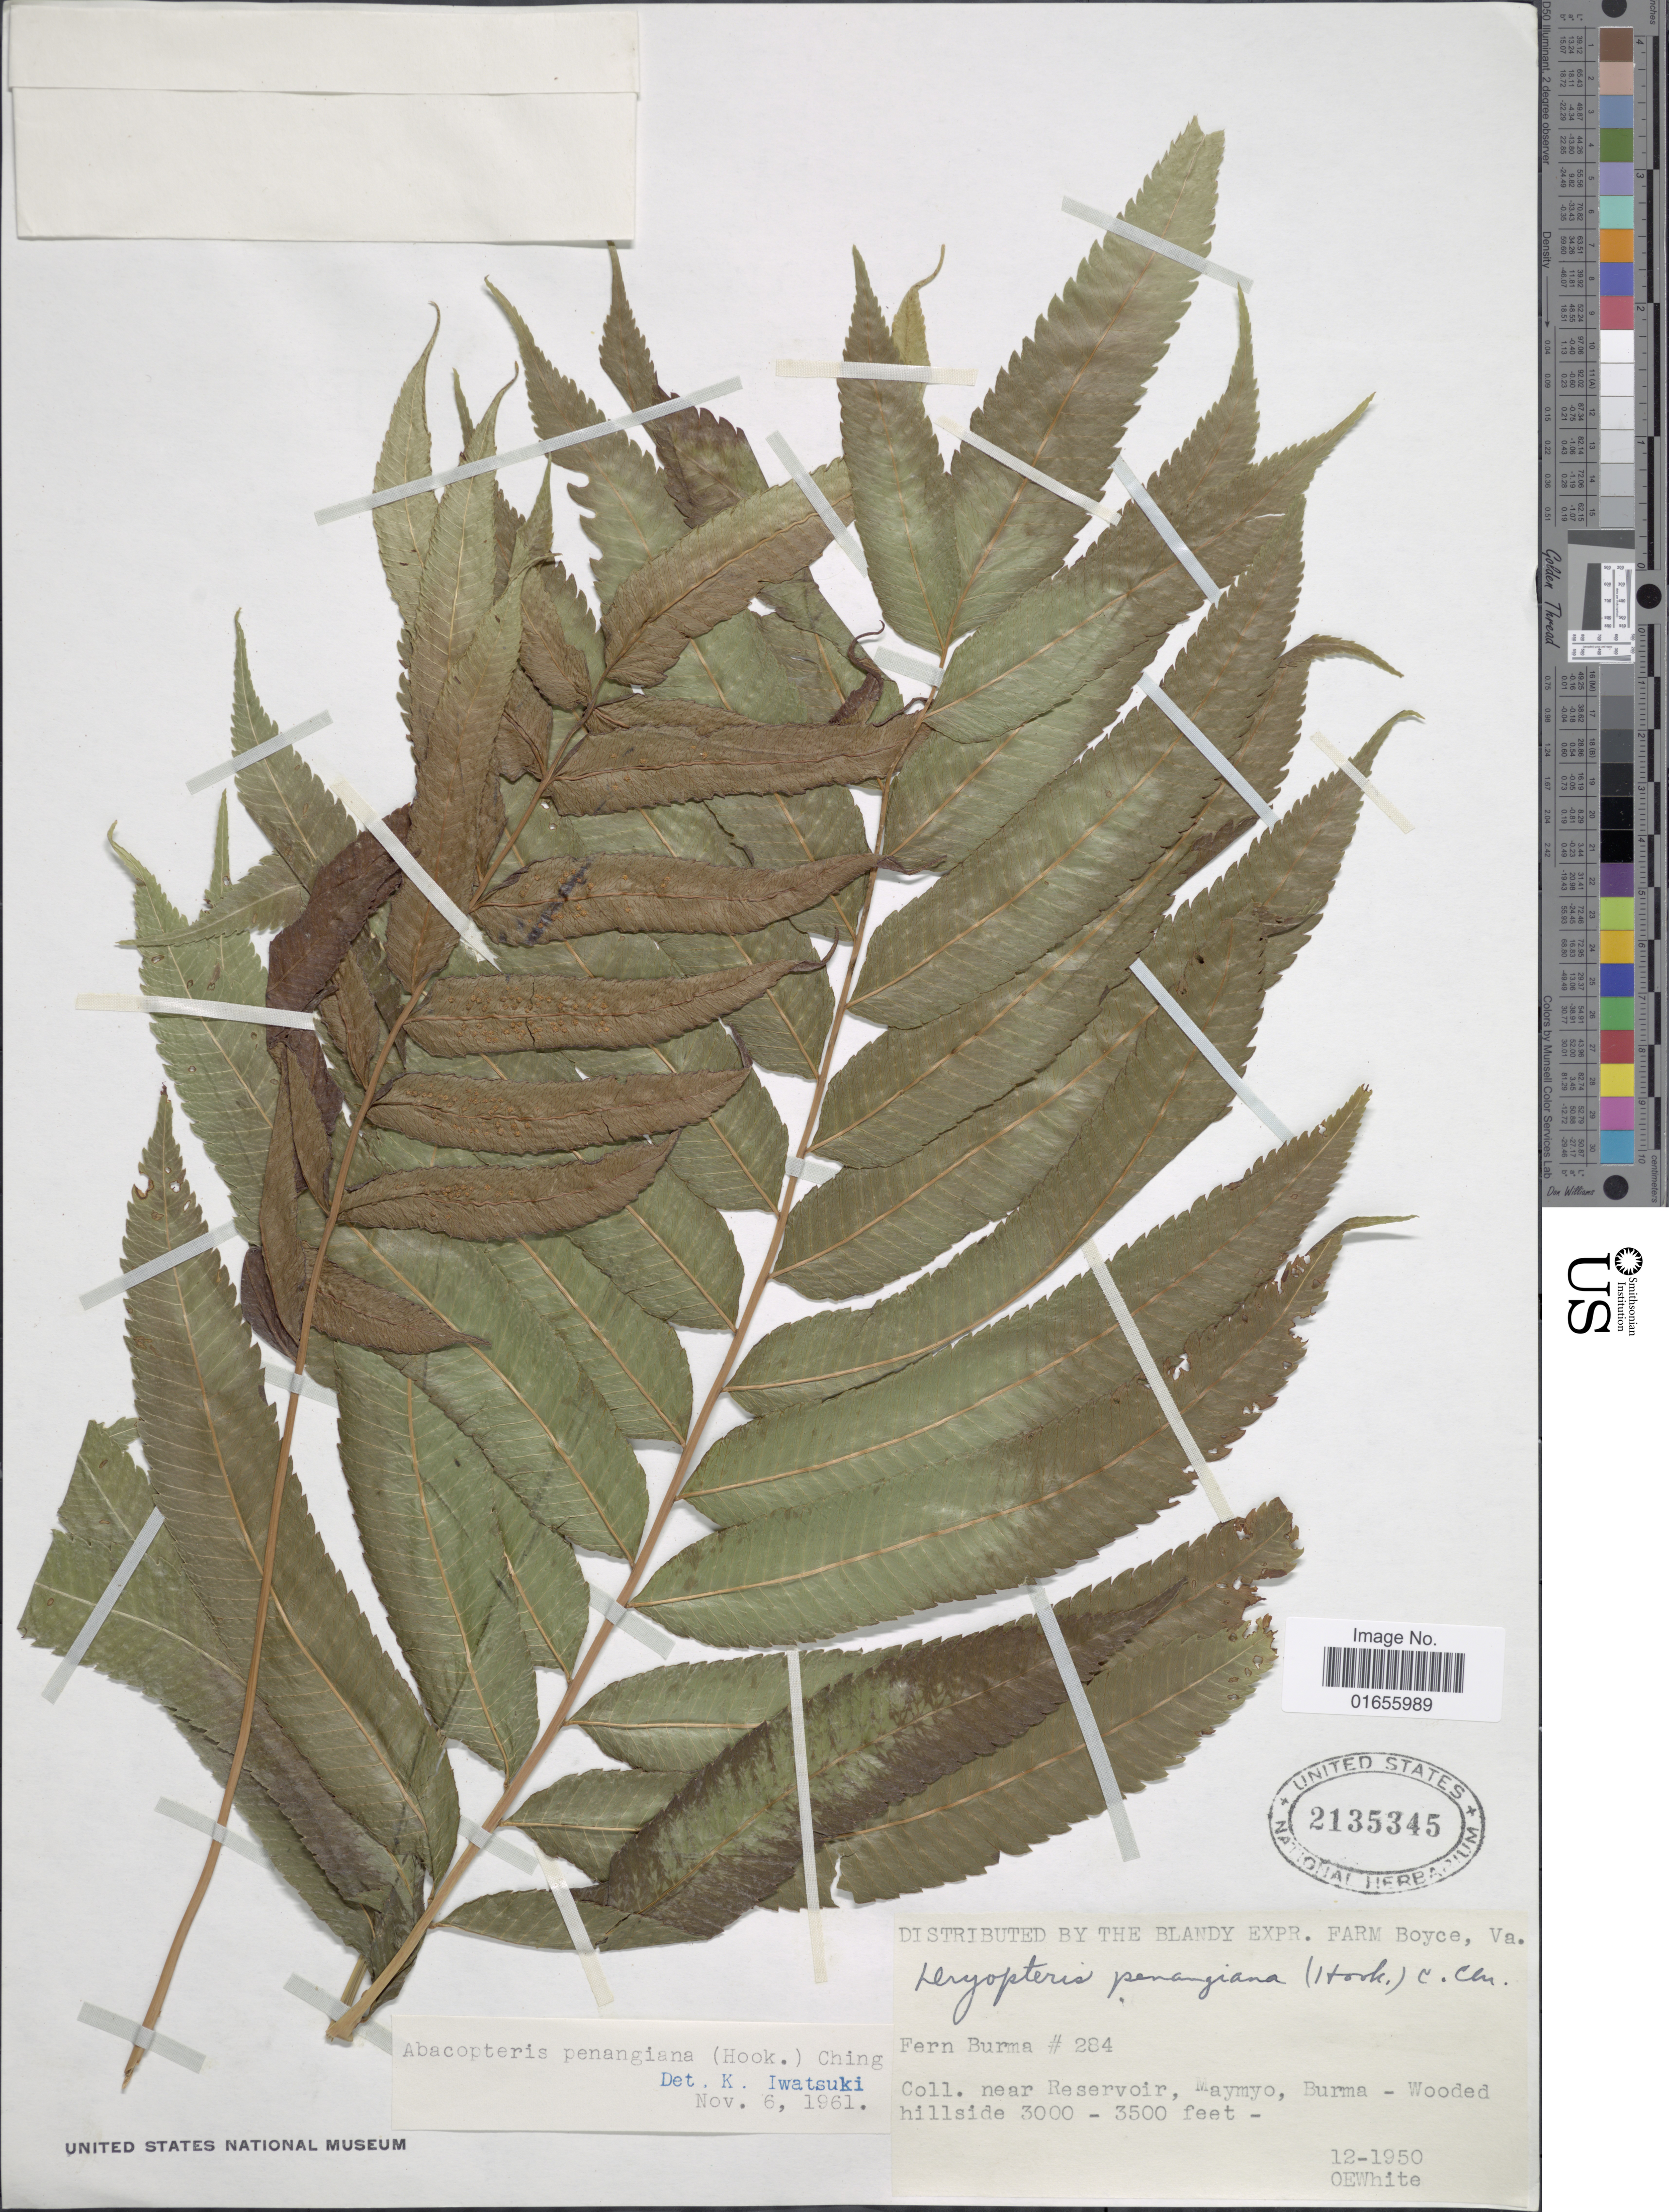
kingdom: Plantae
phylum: Tracheophyta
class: Polypodiopsida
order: Polypodiales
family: Thelypteridaceae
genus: Pronephrium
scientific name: Pronephrium penangiana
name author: (Hook.) Holttum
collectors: O. E. White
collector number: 284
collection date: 1950-12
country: Myanmar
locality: Near Reservoir, Maymyo, wooded hillside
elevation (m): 914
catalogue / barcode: US 2135345